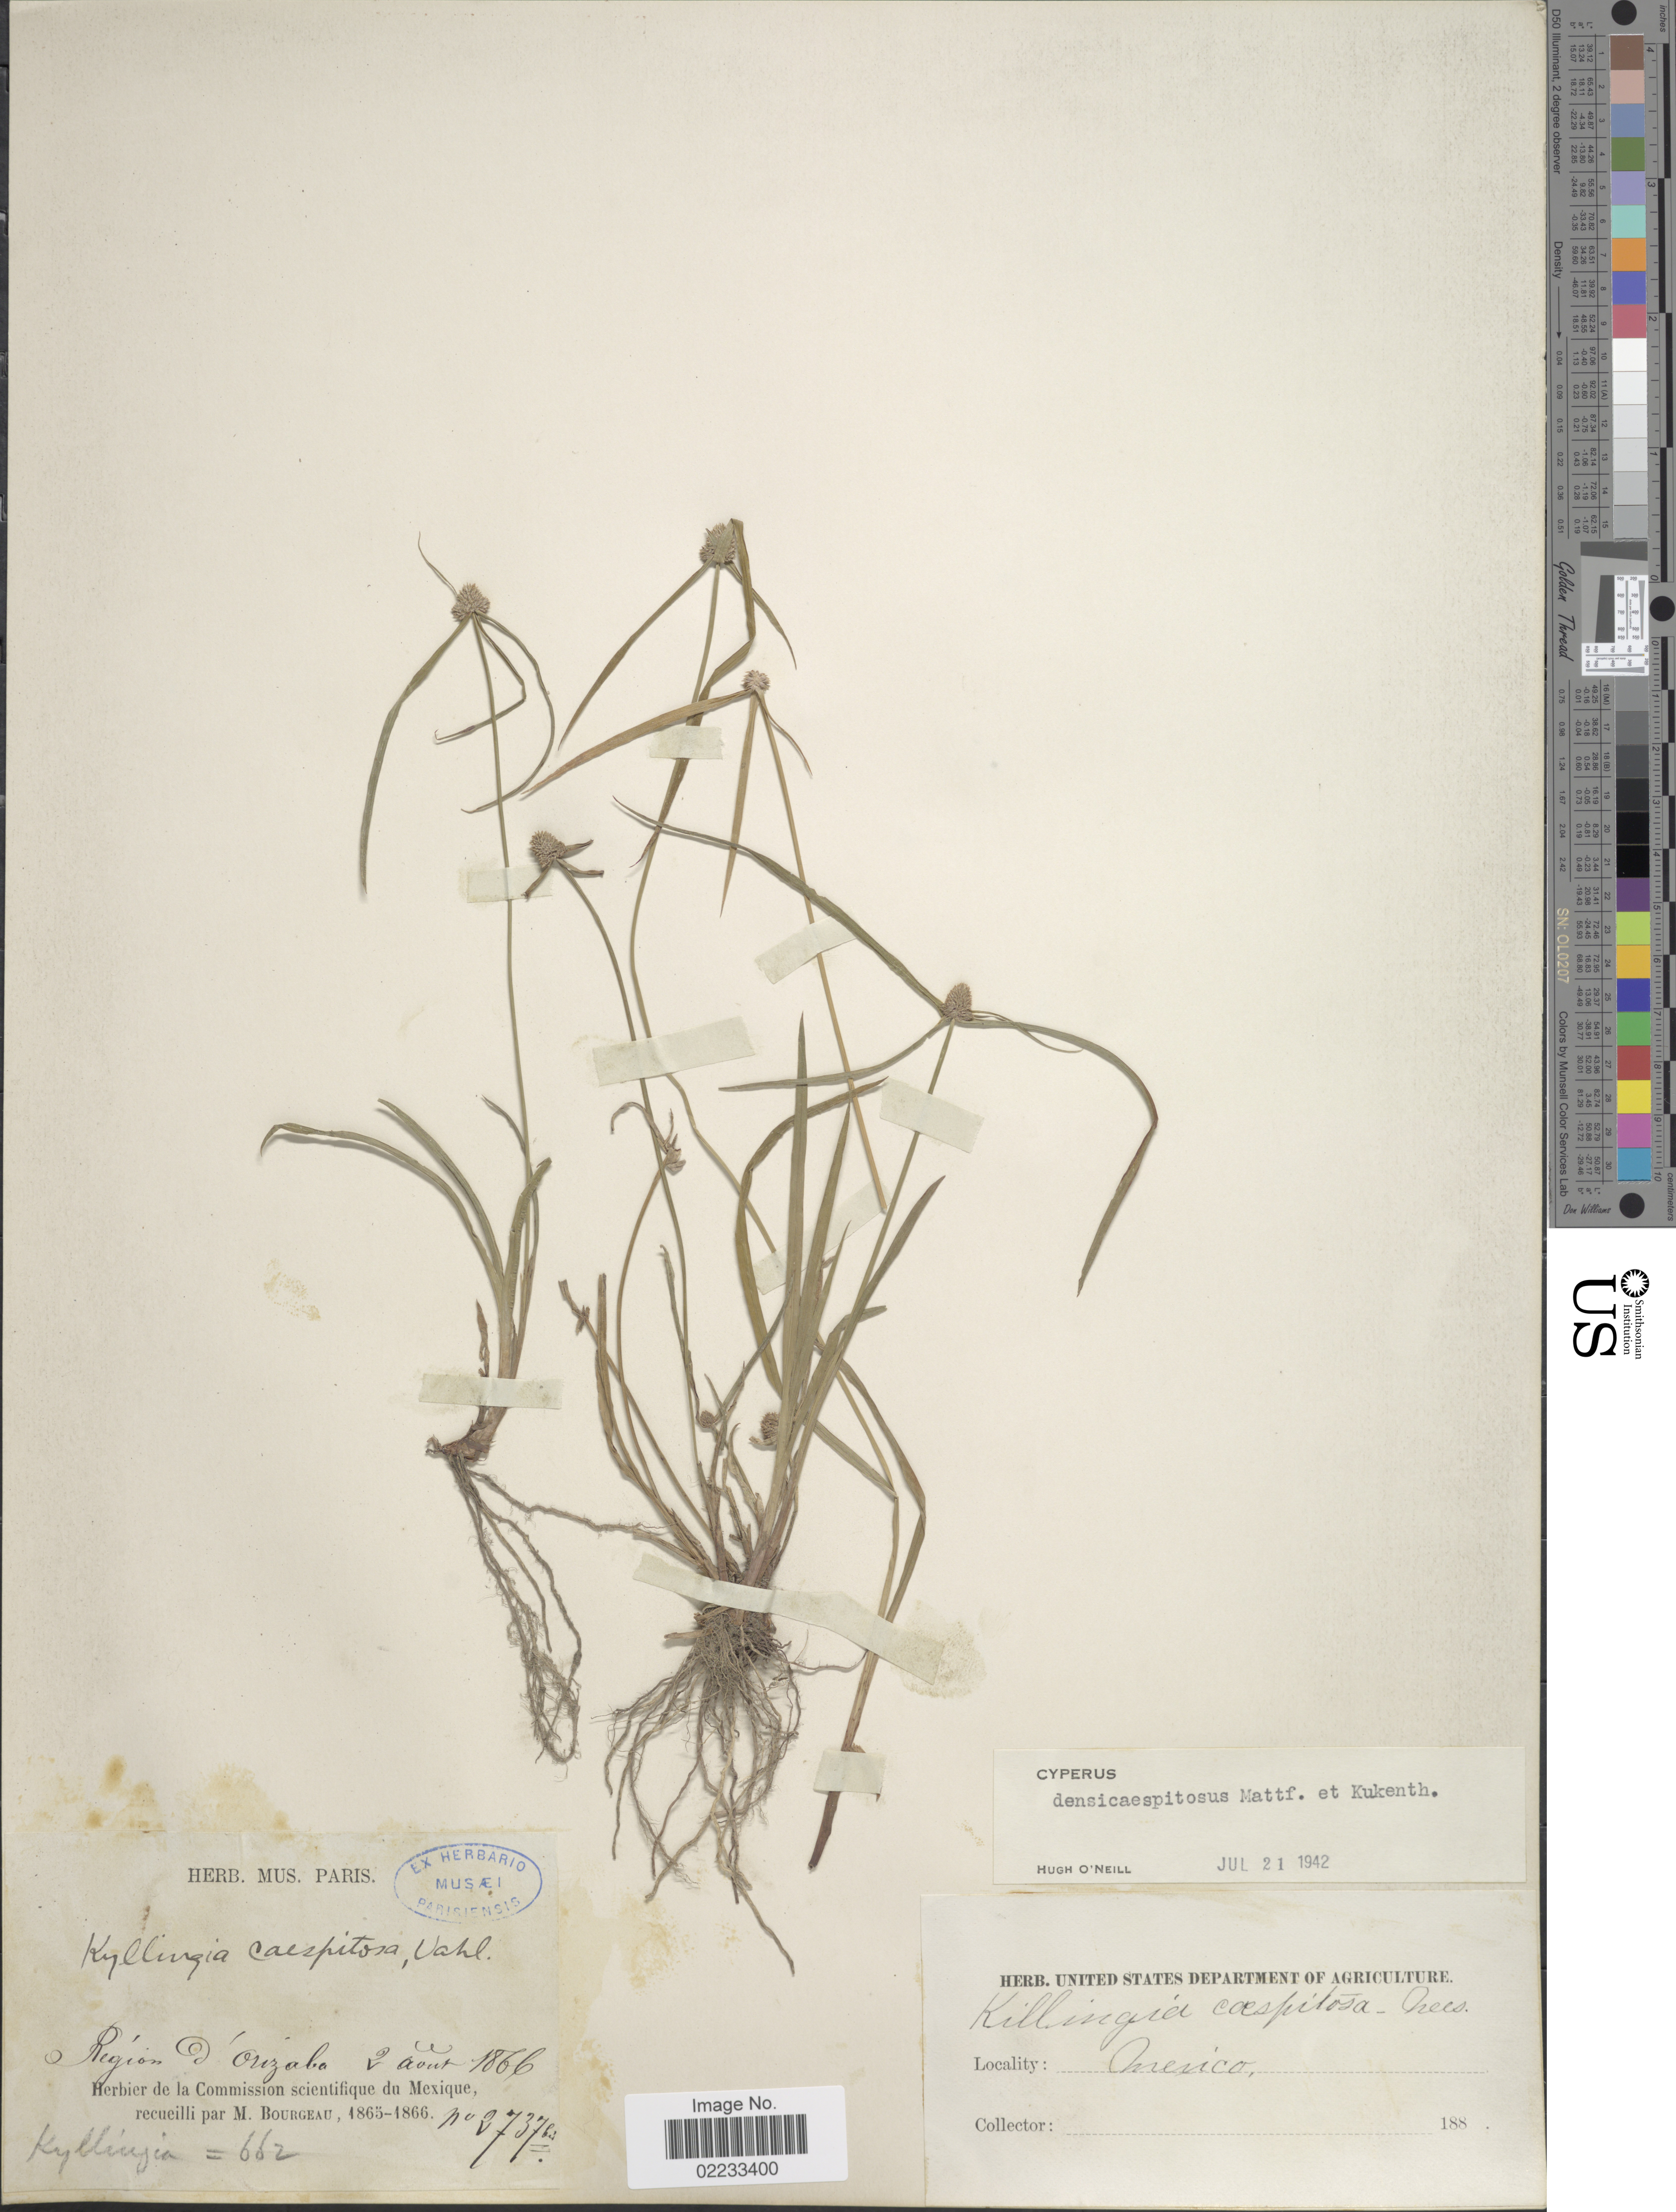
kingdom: Plantae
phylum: Tracheophyta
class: Liliopsida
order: Poales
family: Cyperaceae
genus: Cyperus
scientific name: Cyperus hortensis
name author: (Salzm. ex Steud.) Dorr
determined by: Strong, Mark T., (BOT), Smithsonian Institution - National Museum of Natural History (UNITED STATES)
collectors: M. Bourgeau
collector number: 2737bis*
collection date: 1866-08-02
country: Mexico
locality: Region d' Orizaba